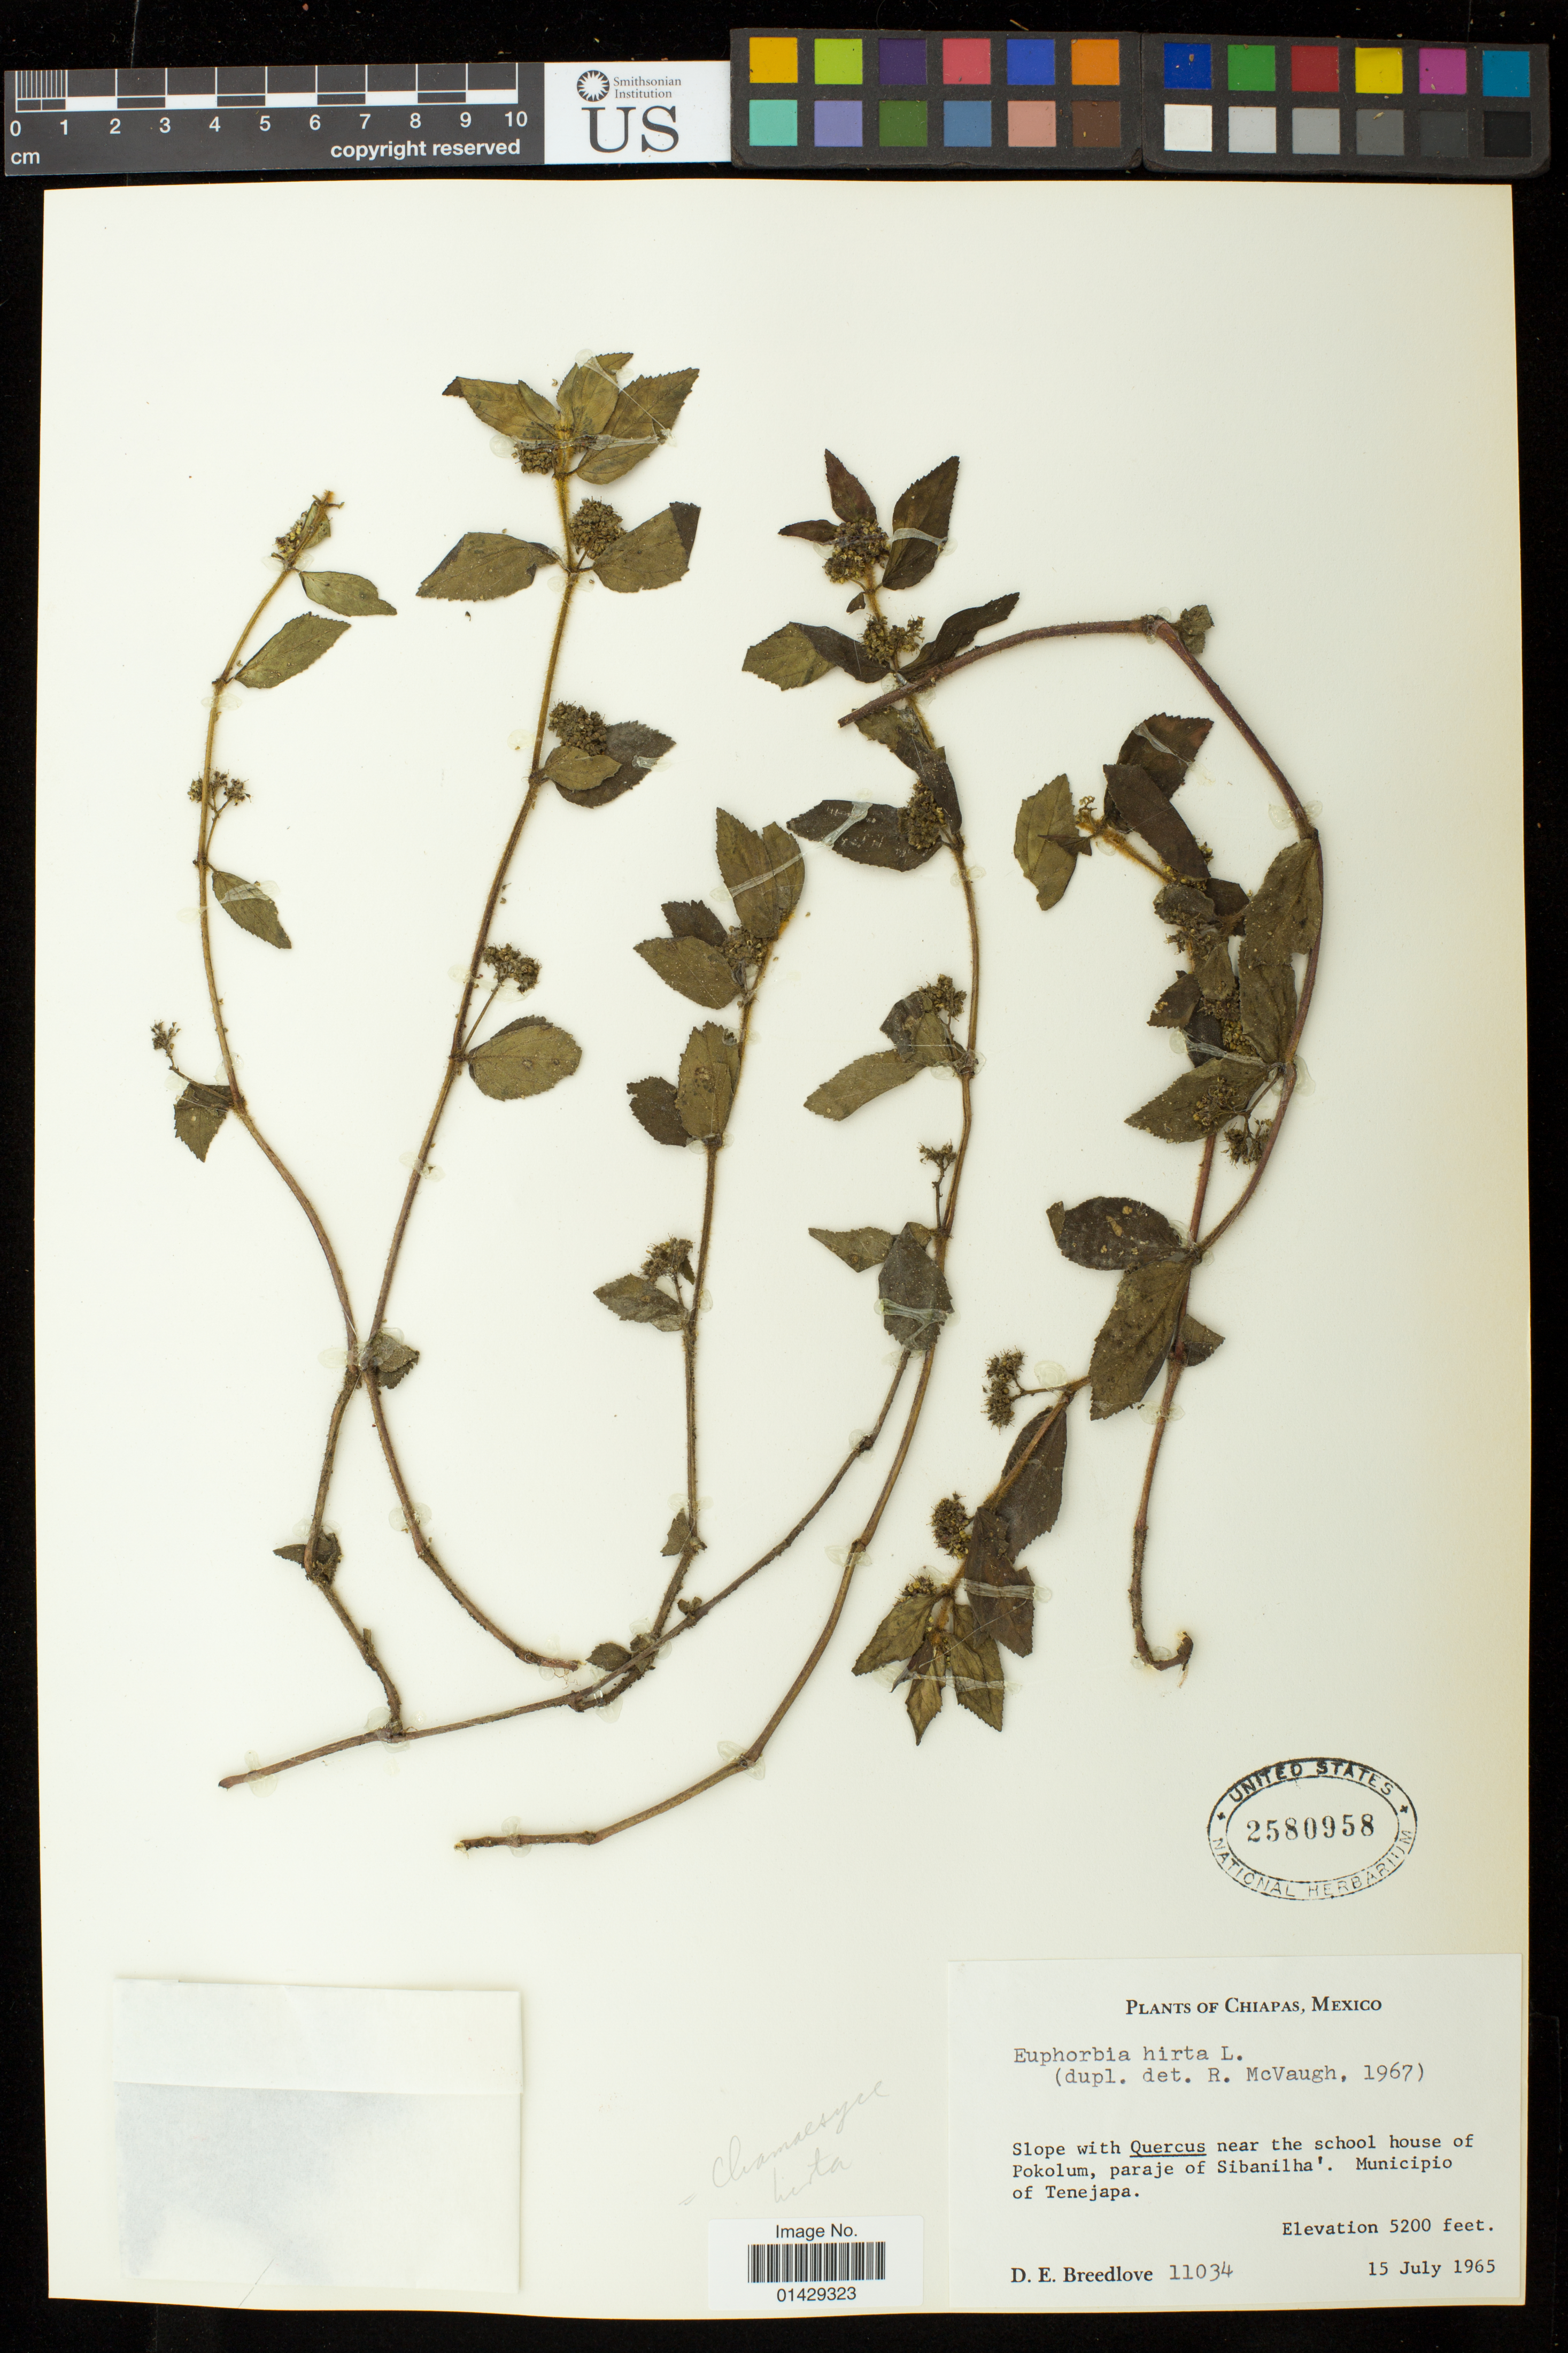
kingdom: Plantae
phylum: Tracheophyta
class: Magnoliopsida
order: Malpighiales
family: Euphorbiaceae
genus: Euphorbia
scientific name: Euphorbia hirta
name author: L.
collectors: D. E. Breedlove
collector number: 11034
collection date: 1965-07-15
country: Mexico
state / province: Chiapas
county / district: Tenejapa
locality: Slope with Quercus near the school house of Pokolum, paraje of Sibanilha'. Municipio of Tenejapa.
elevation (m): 1585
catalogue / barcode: US 2580958